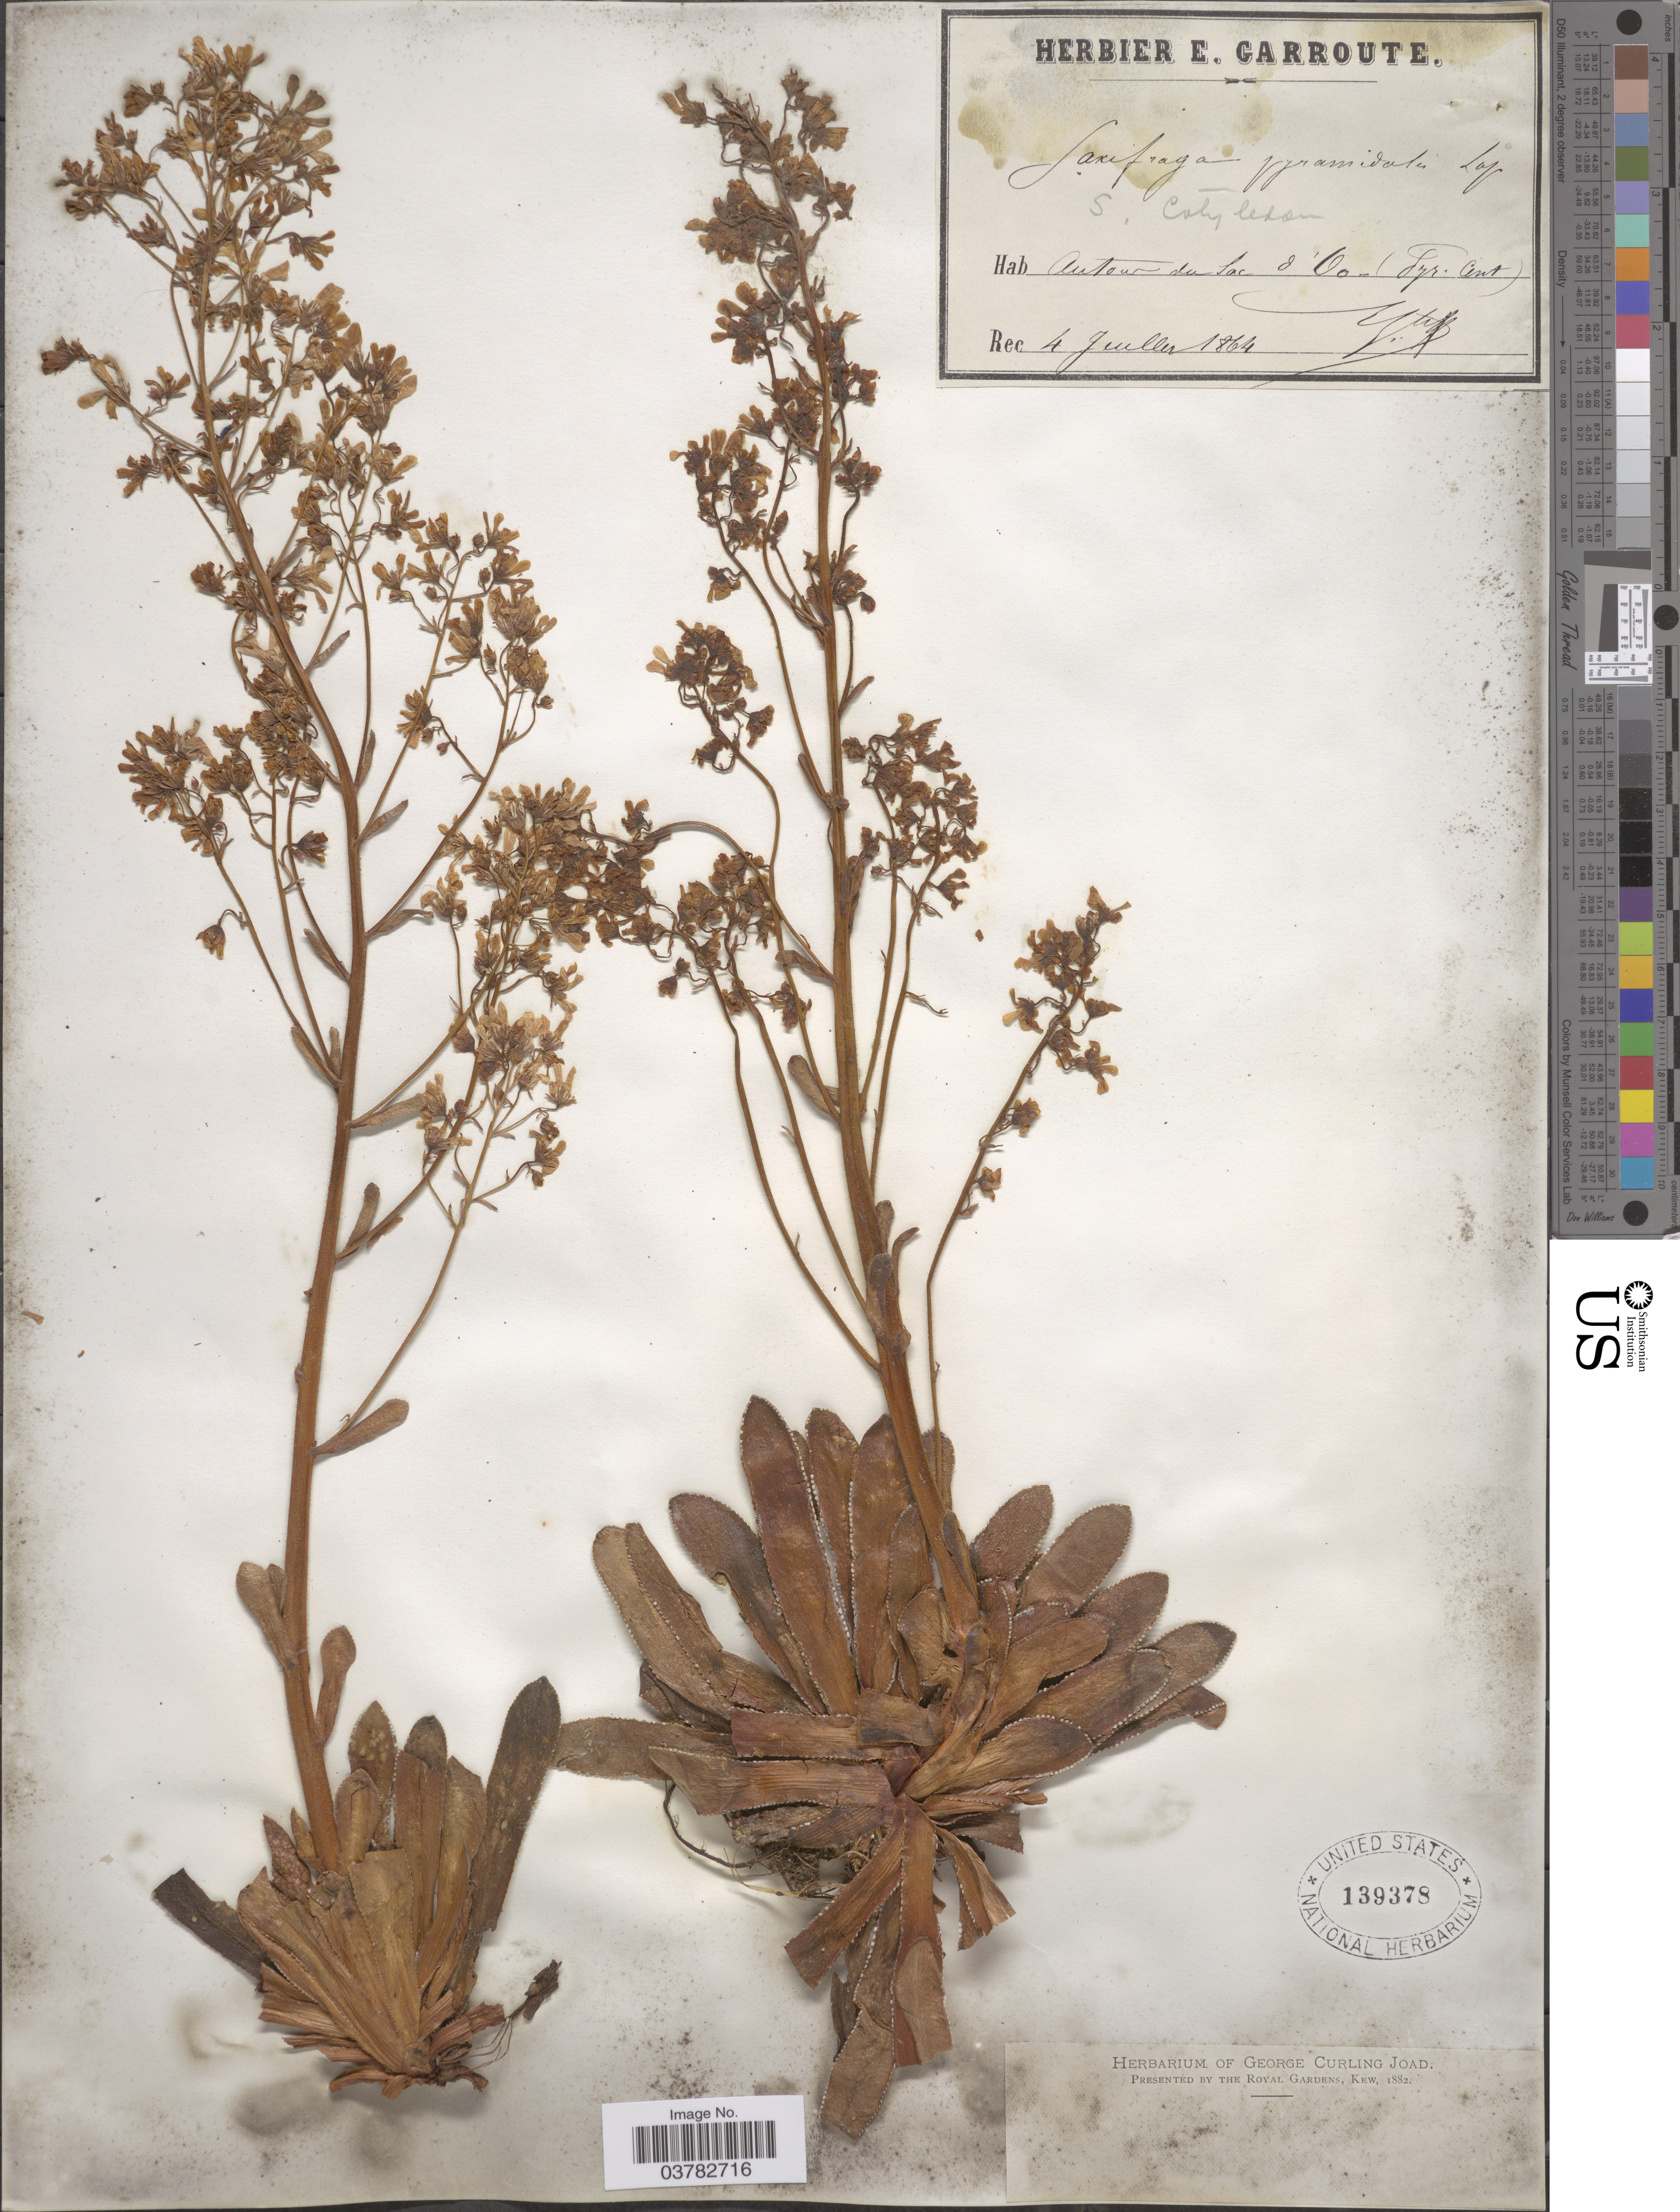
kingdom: Plantae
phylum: Tracheophyta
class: Magnoliopsida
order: Saxifragales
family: Saxifragaceae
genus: Saxifraga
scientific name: Saxifraga pyramidata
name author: Mill.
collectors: E. Garroute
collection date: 1864-07-04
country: France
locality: Autour du Lac d'Oo (Pyr. Cent.).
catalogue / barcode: US 139378